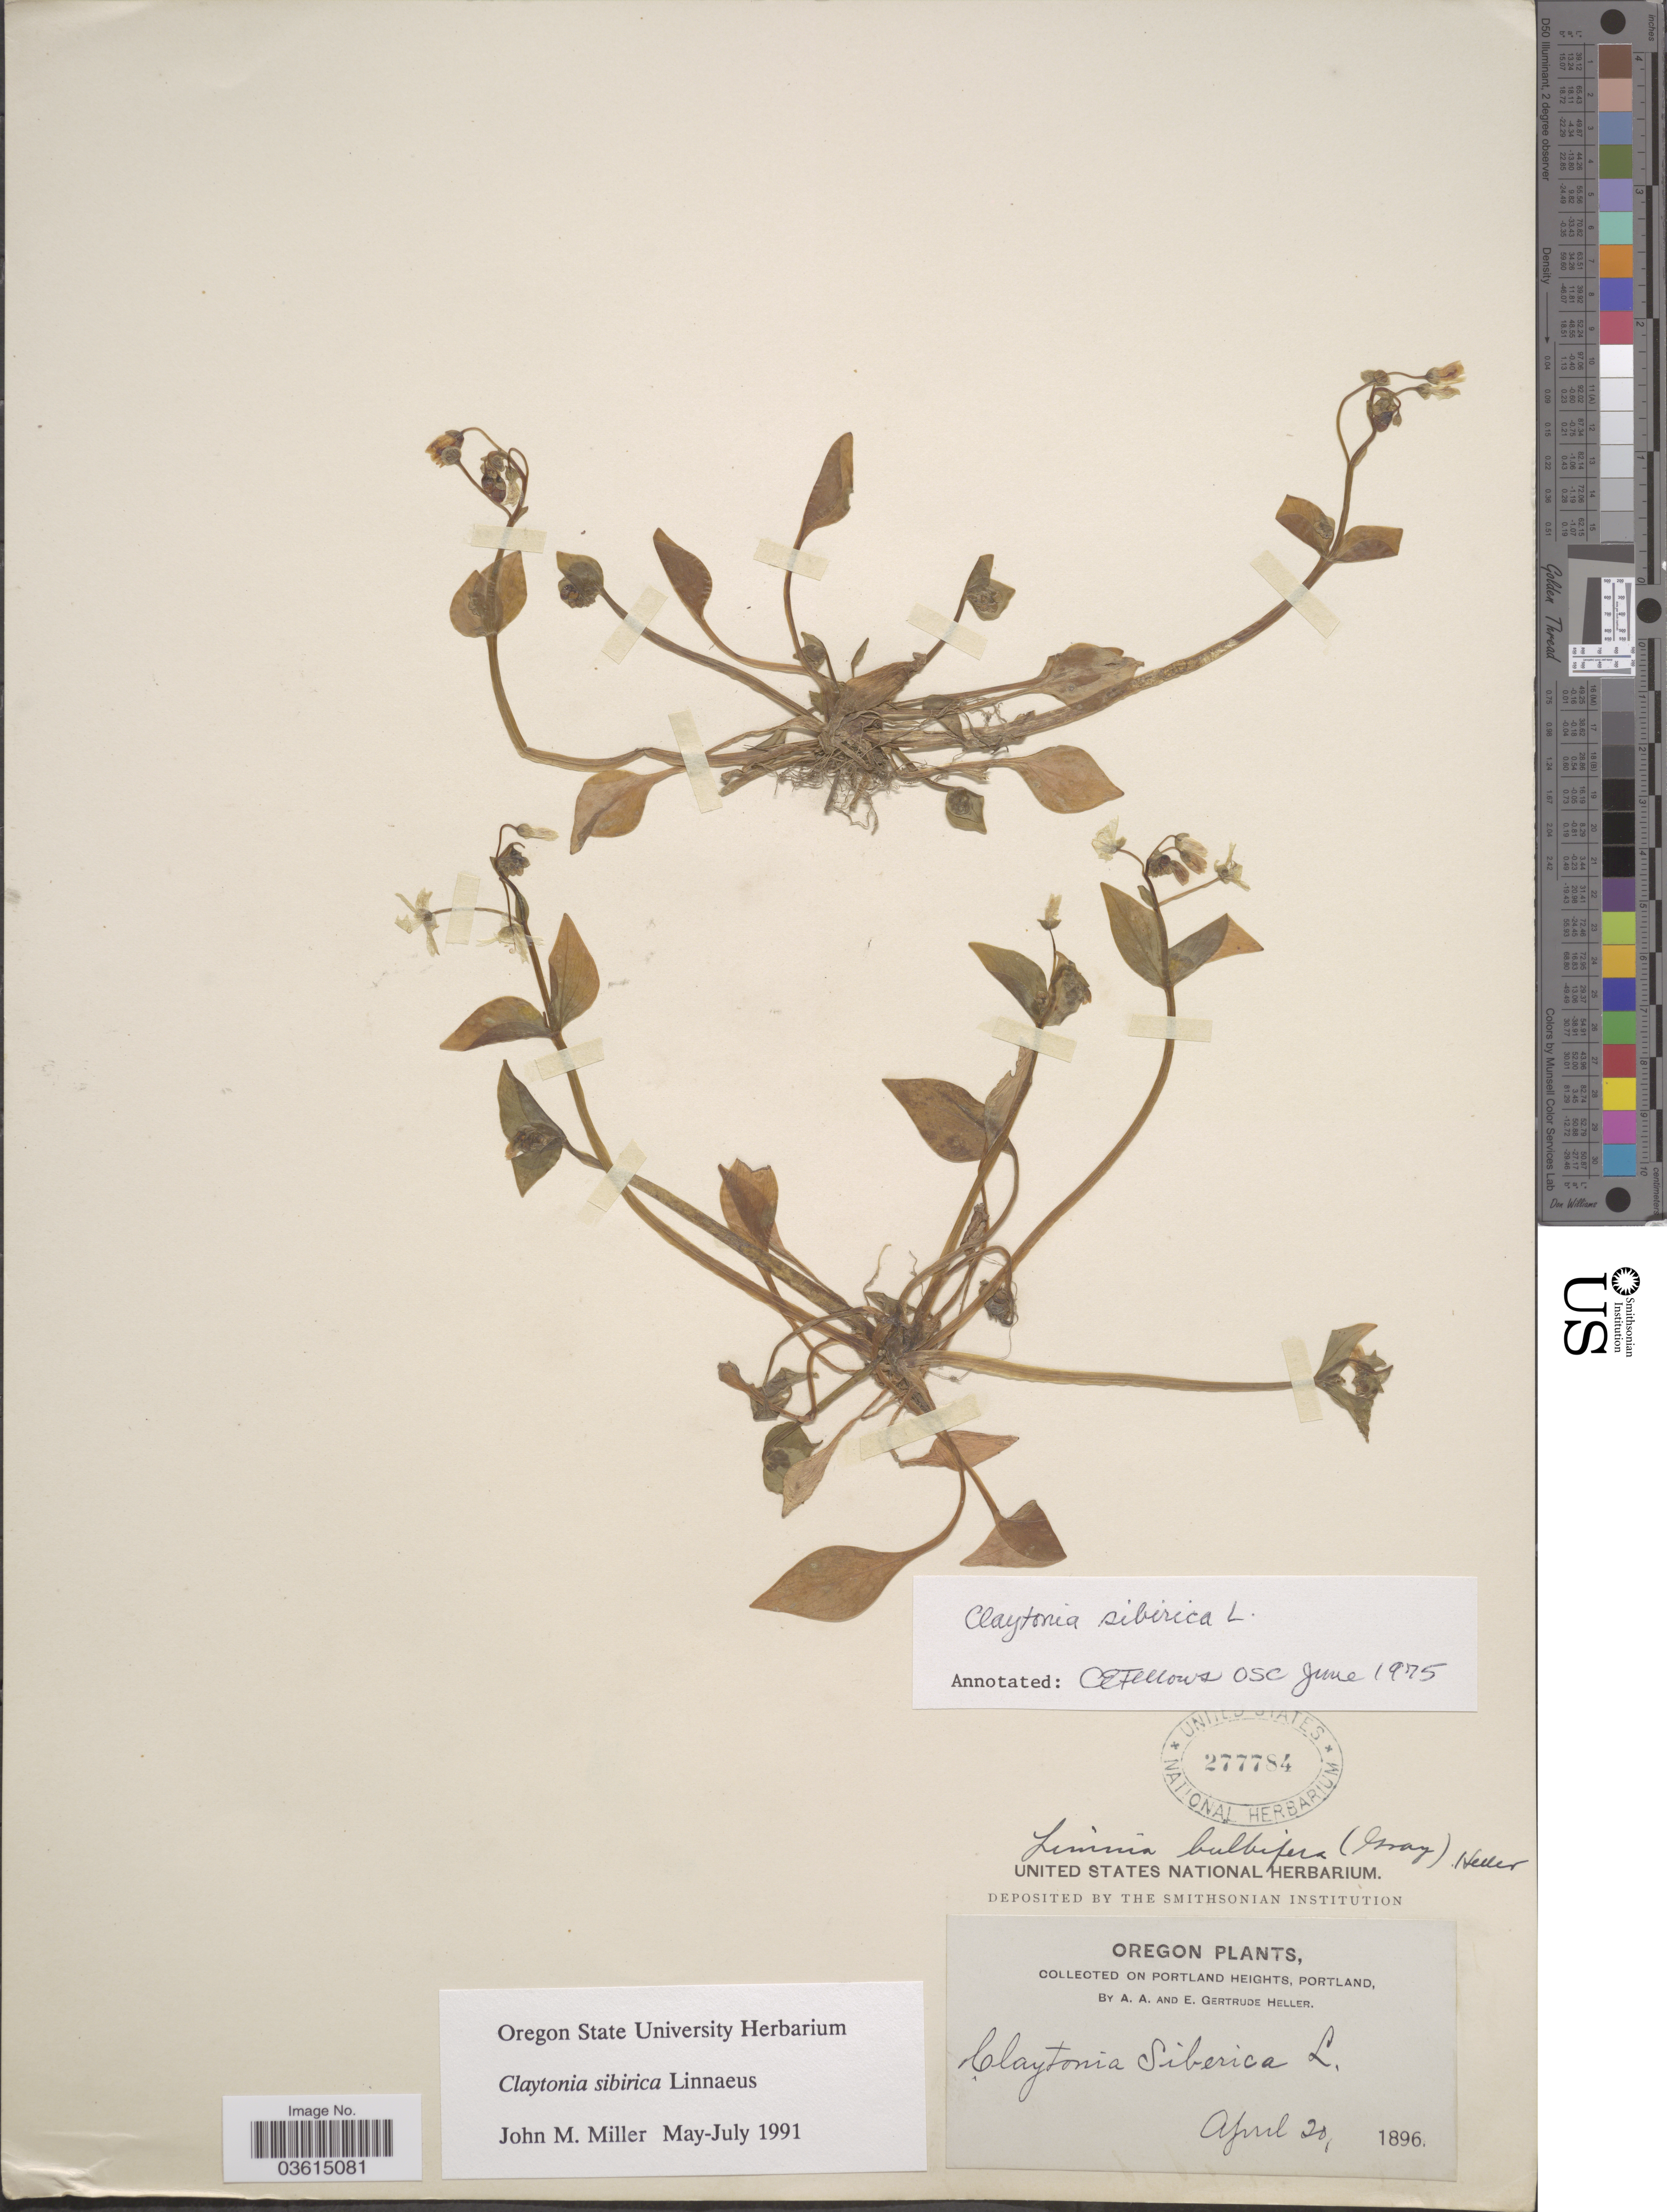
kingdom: Plantae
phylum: Tracheophyta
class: Magnoliopsida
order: Caryophyllales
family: Montiaceae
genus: Claytonia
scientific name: Claytonia sibirica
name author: L.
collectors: A. A. Heller & E. Gertrude Heller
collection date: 1896-04-20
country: United States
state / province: Oregon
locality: Portland Heights, Portland.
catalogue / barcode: US 277784